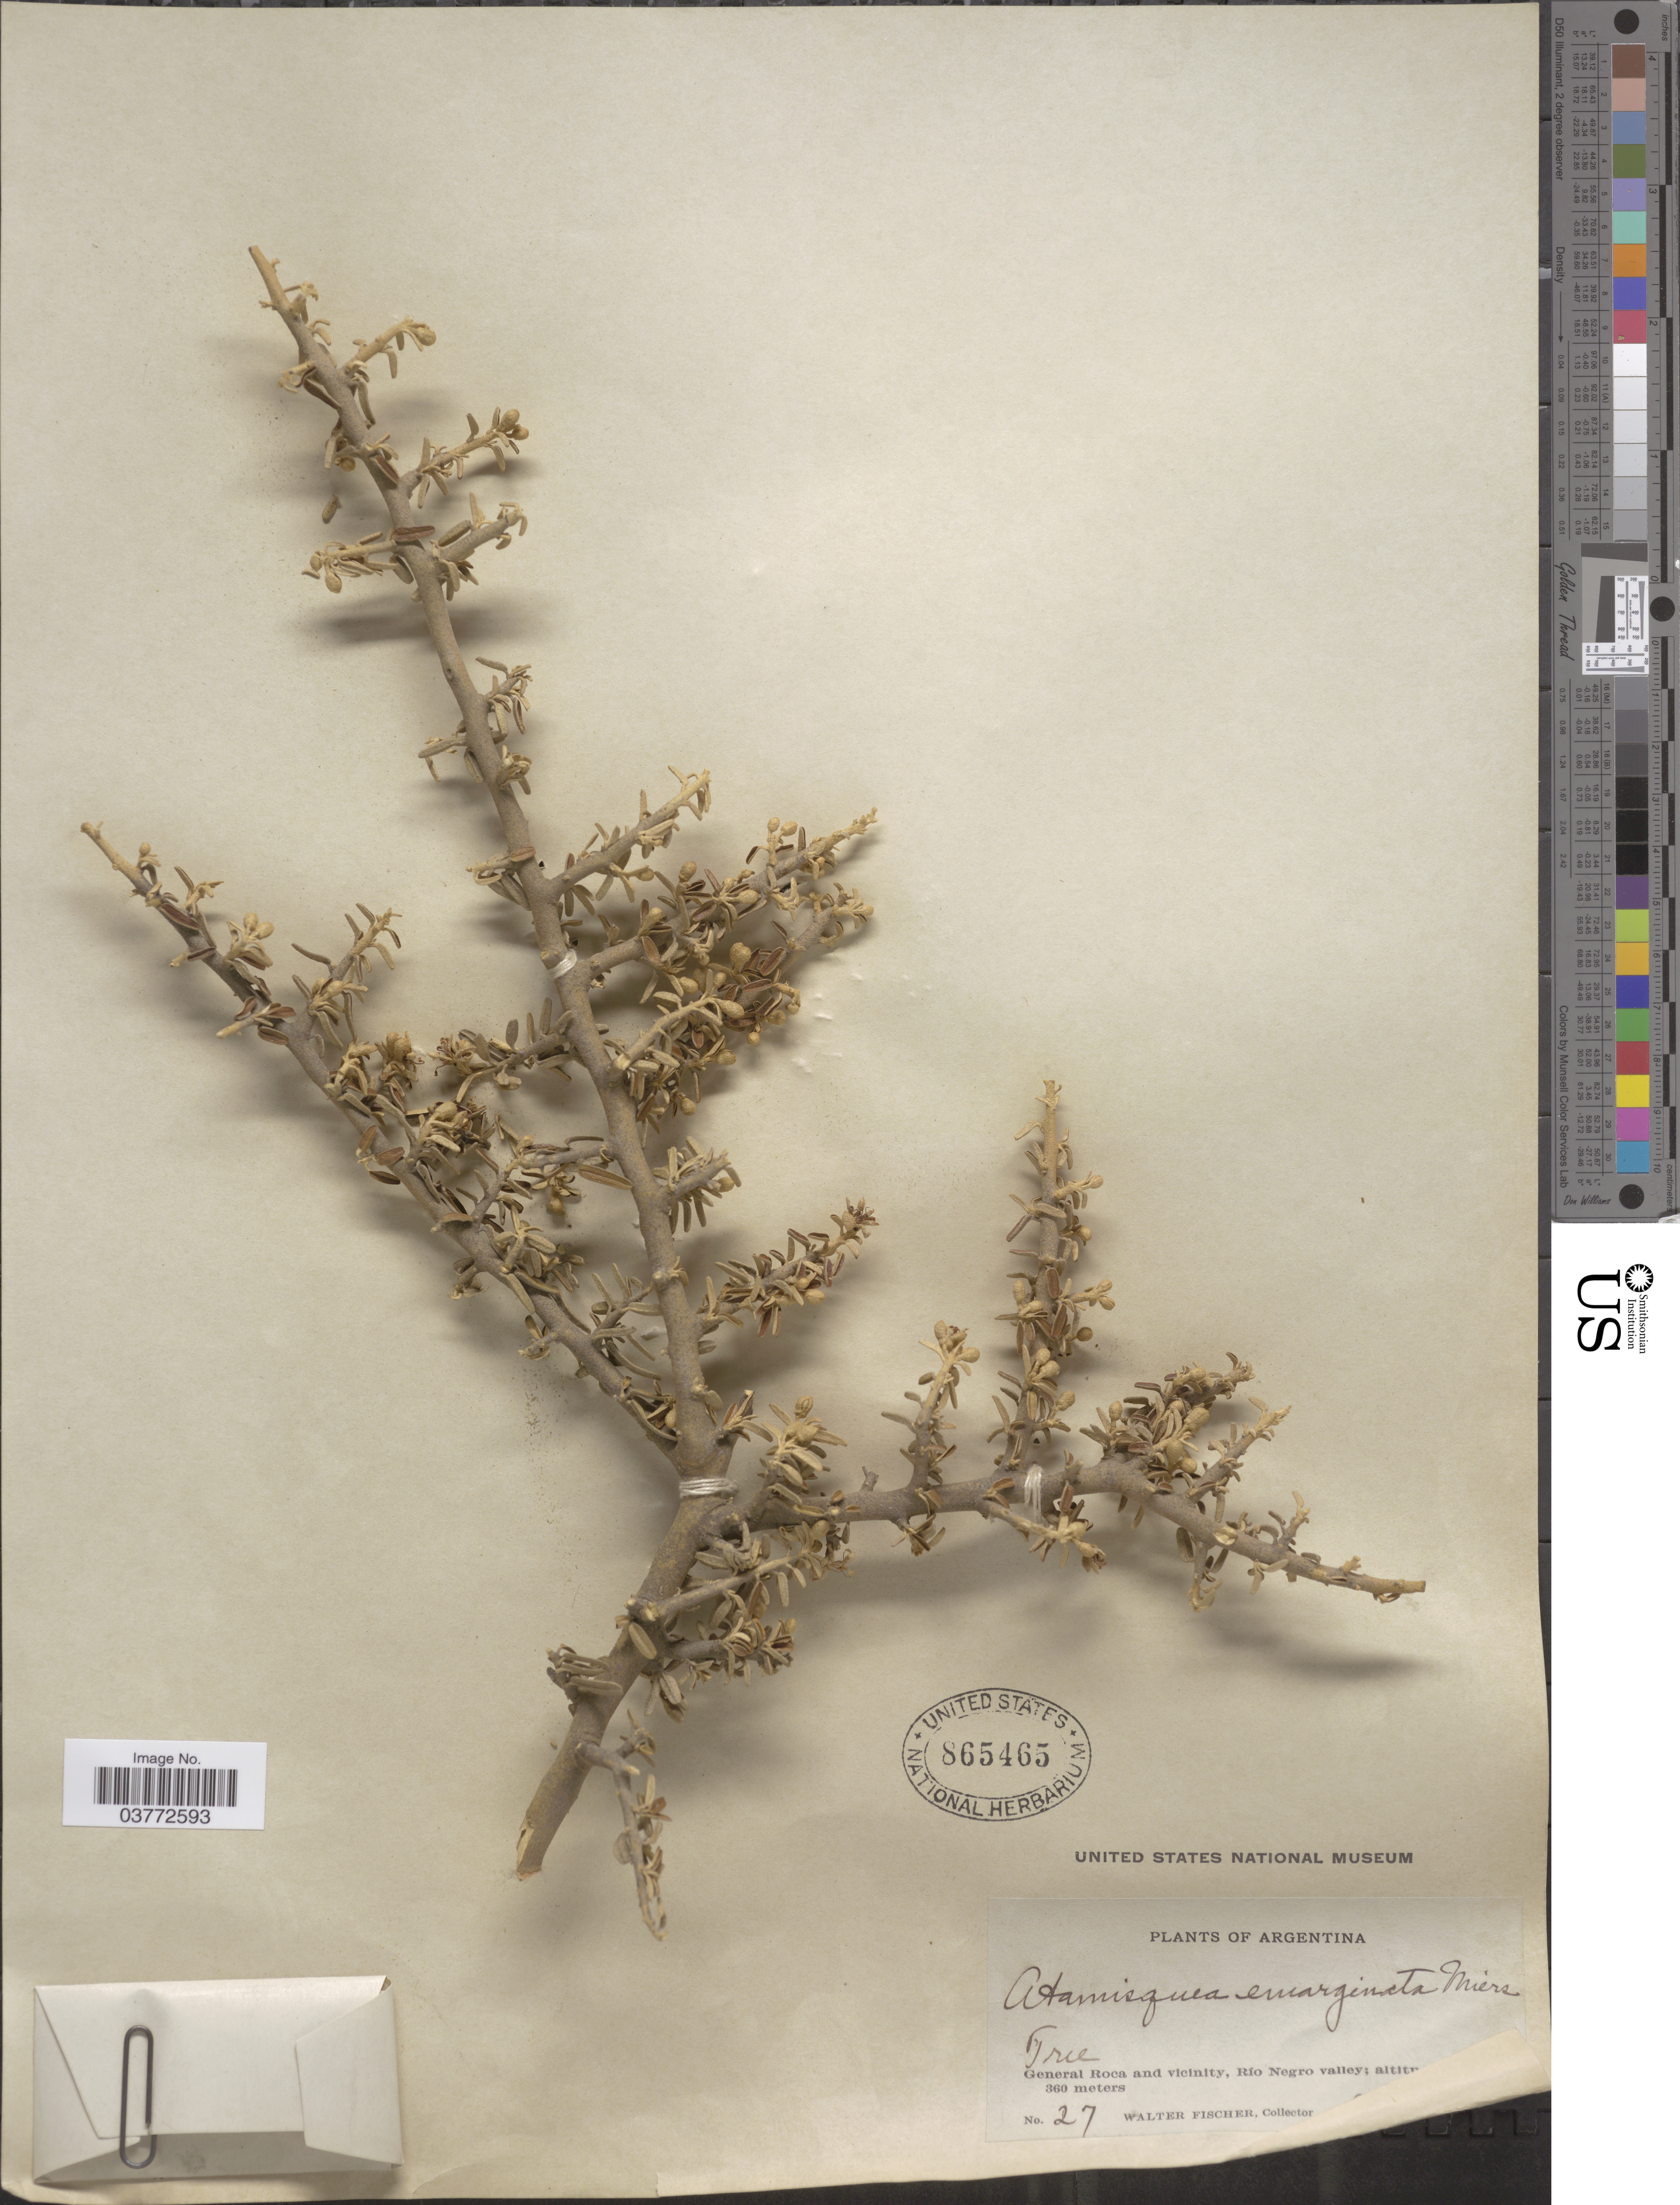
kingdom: Plantae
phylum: Tracheophyta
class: Magnoliopsida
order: Brassicales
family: Capparaceae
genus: Atamisquea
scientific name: Atamisquea emarginata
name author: Miers ex Hook. & Arn.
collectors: W. Fischer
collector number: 27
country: Argentina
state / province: Rio Negro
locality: General Roca and vicinity, Río Negro valley.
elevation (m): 360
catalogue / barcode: US 865465